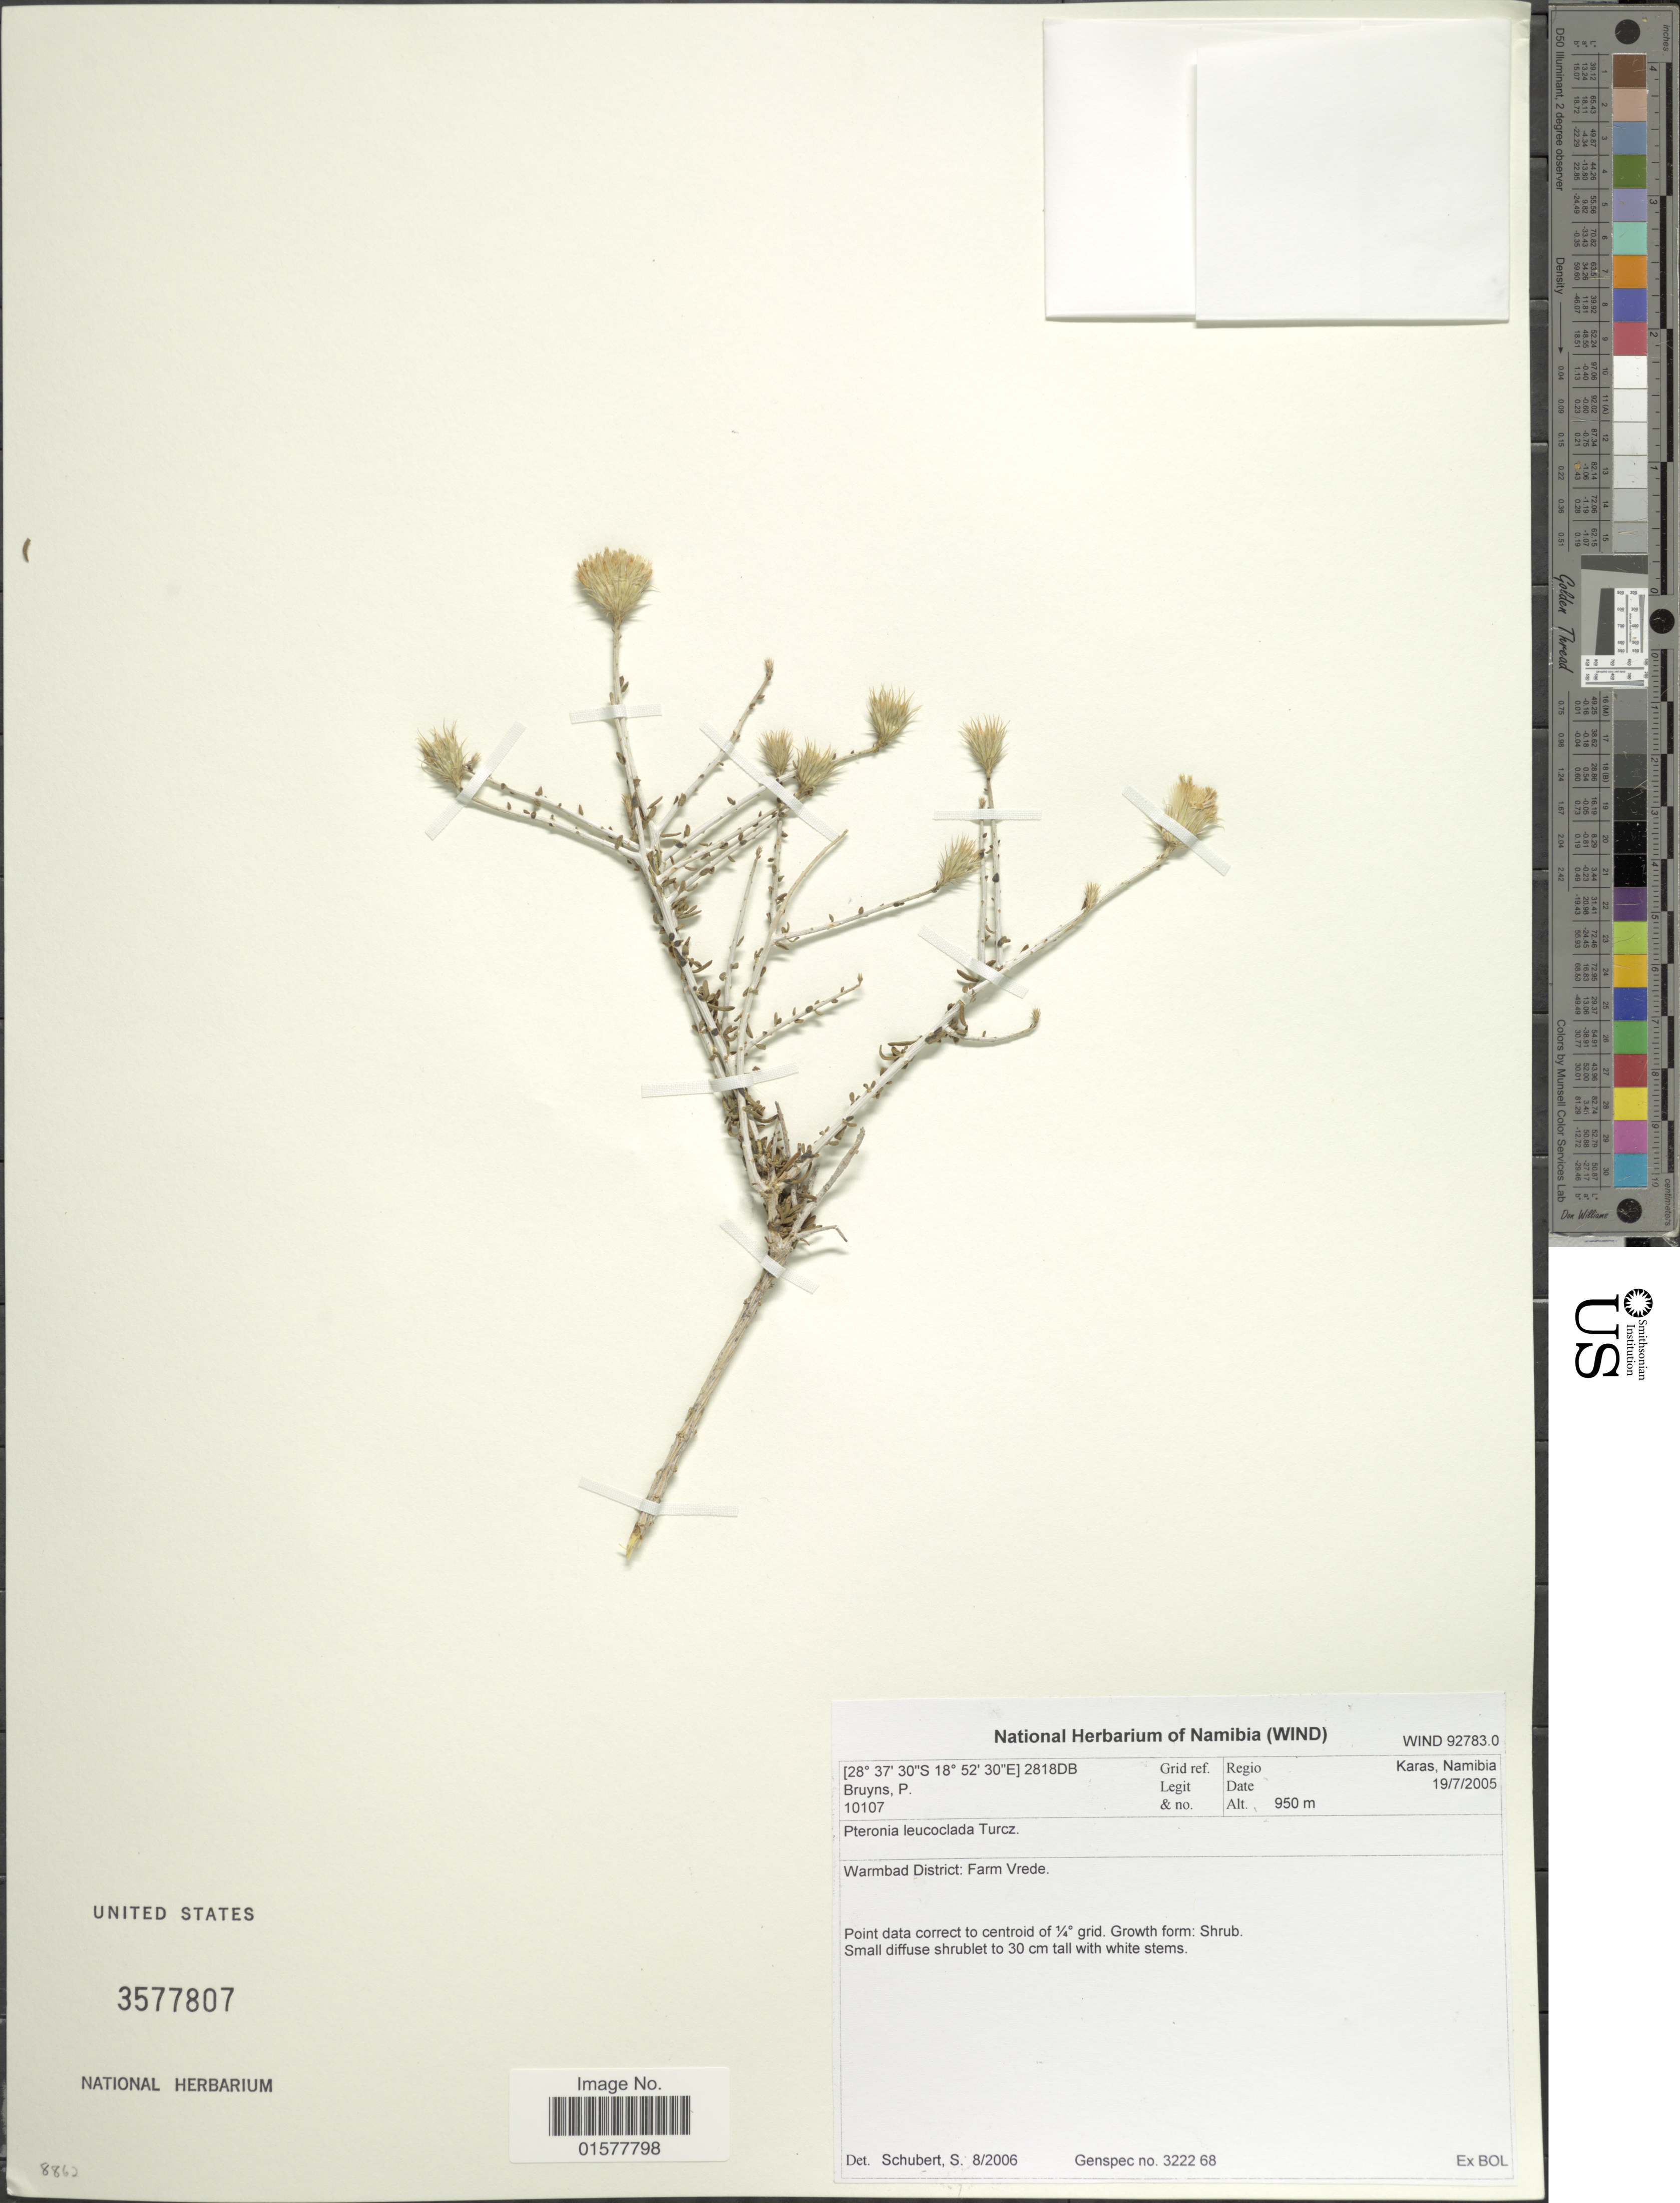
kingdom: Plantae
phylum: Tracheophyta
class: Magnoliopsida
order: Asterales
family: Asteraceae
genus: Pteronia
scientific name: Pteronia leucoclada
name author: Turcz.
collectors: P. Bruyns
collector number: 10107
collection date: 2005-07-19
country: Namibia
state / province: Karas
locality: Grid ref. 2818Db, Regio Karas, Namibia, Warmbad District: Farm Vrede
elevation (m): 950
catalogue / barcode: US 3577807